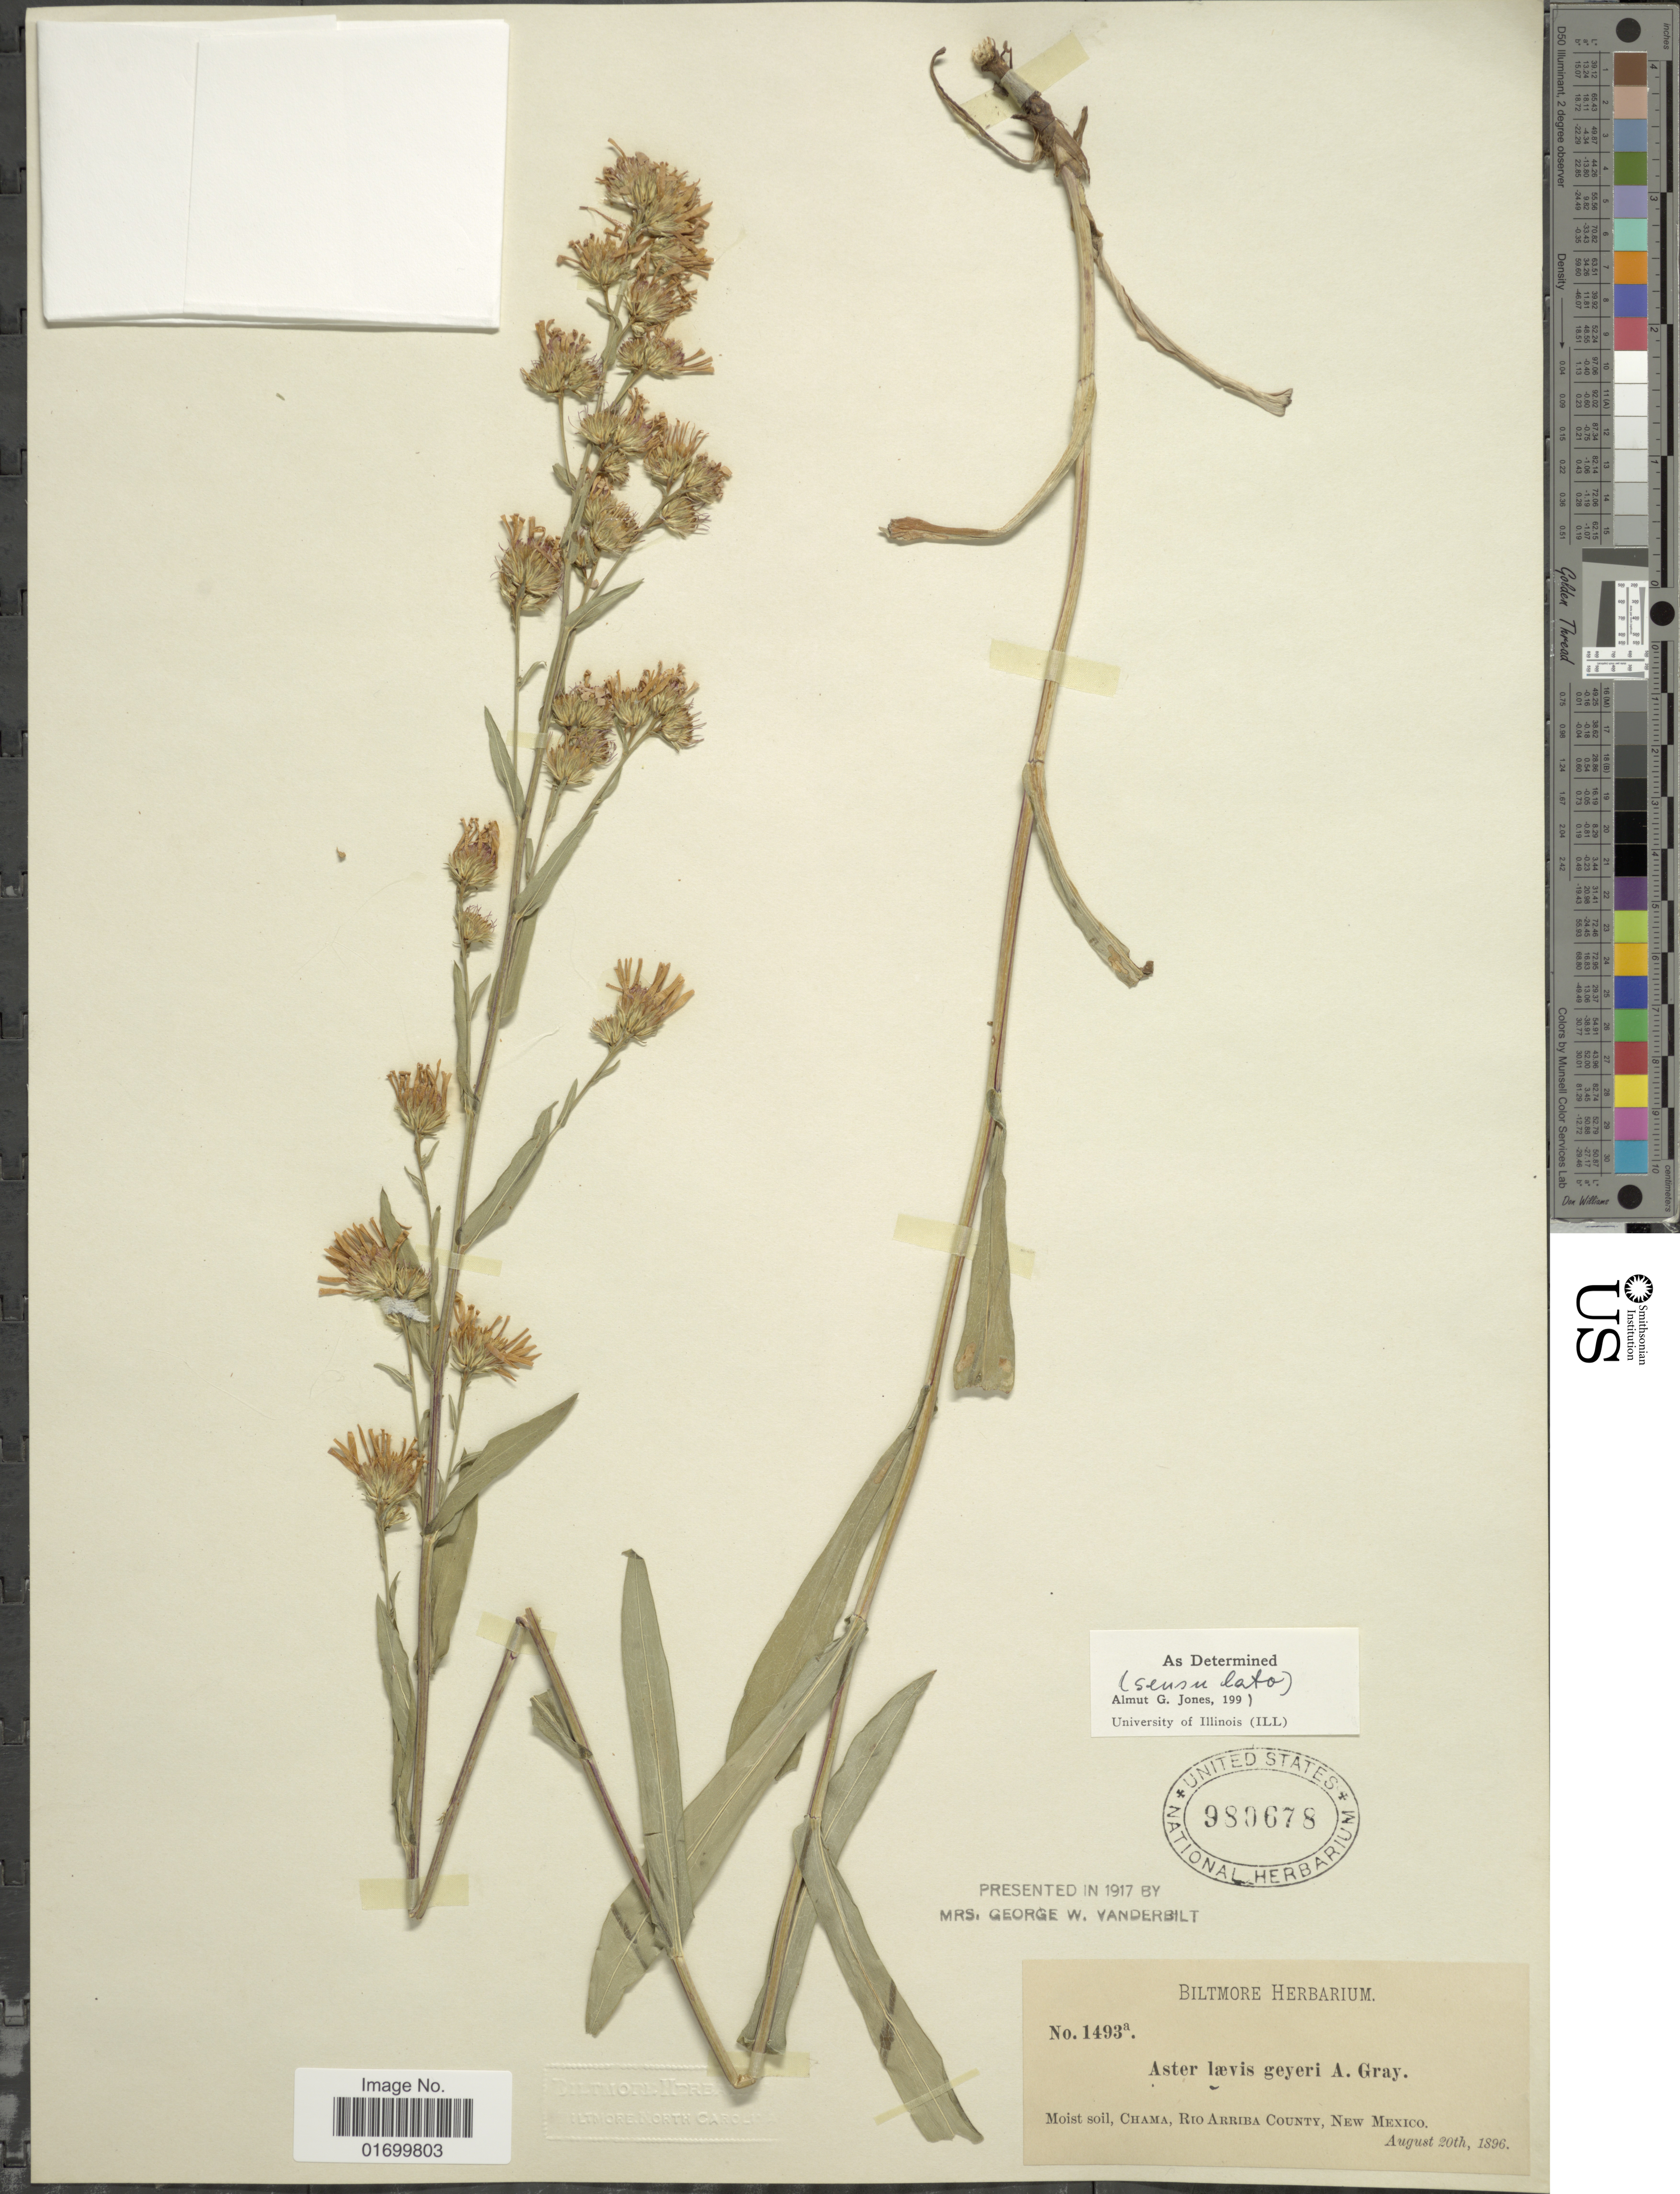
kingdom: Plantae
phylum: Tracheophyta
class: Magnoliopsida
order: Asterales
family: Asteraceae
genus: Symphyotrichum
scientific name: Symphyotrichum laeve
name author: (L.) Á. Löve & D. Löve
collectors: ex herb. Biltmore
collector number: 1493a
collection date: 1896-08-20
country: United States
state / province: New Mexico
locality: Chama, Rio Arriba County.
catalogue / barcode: US 980678